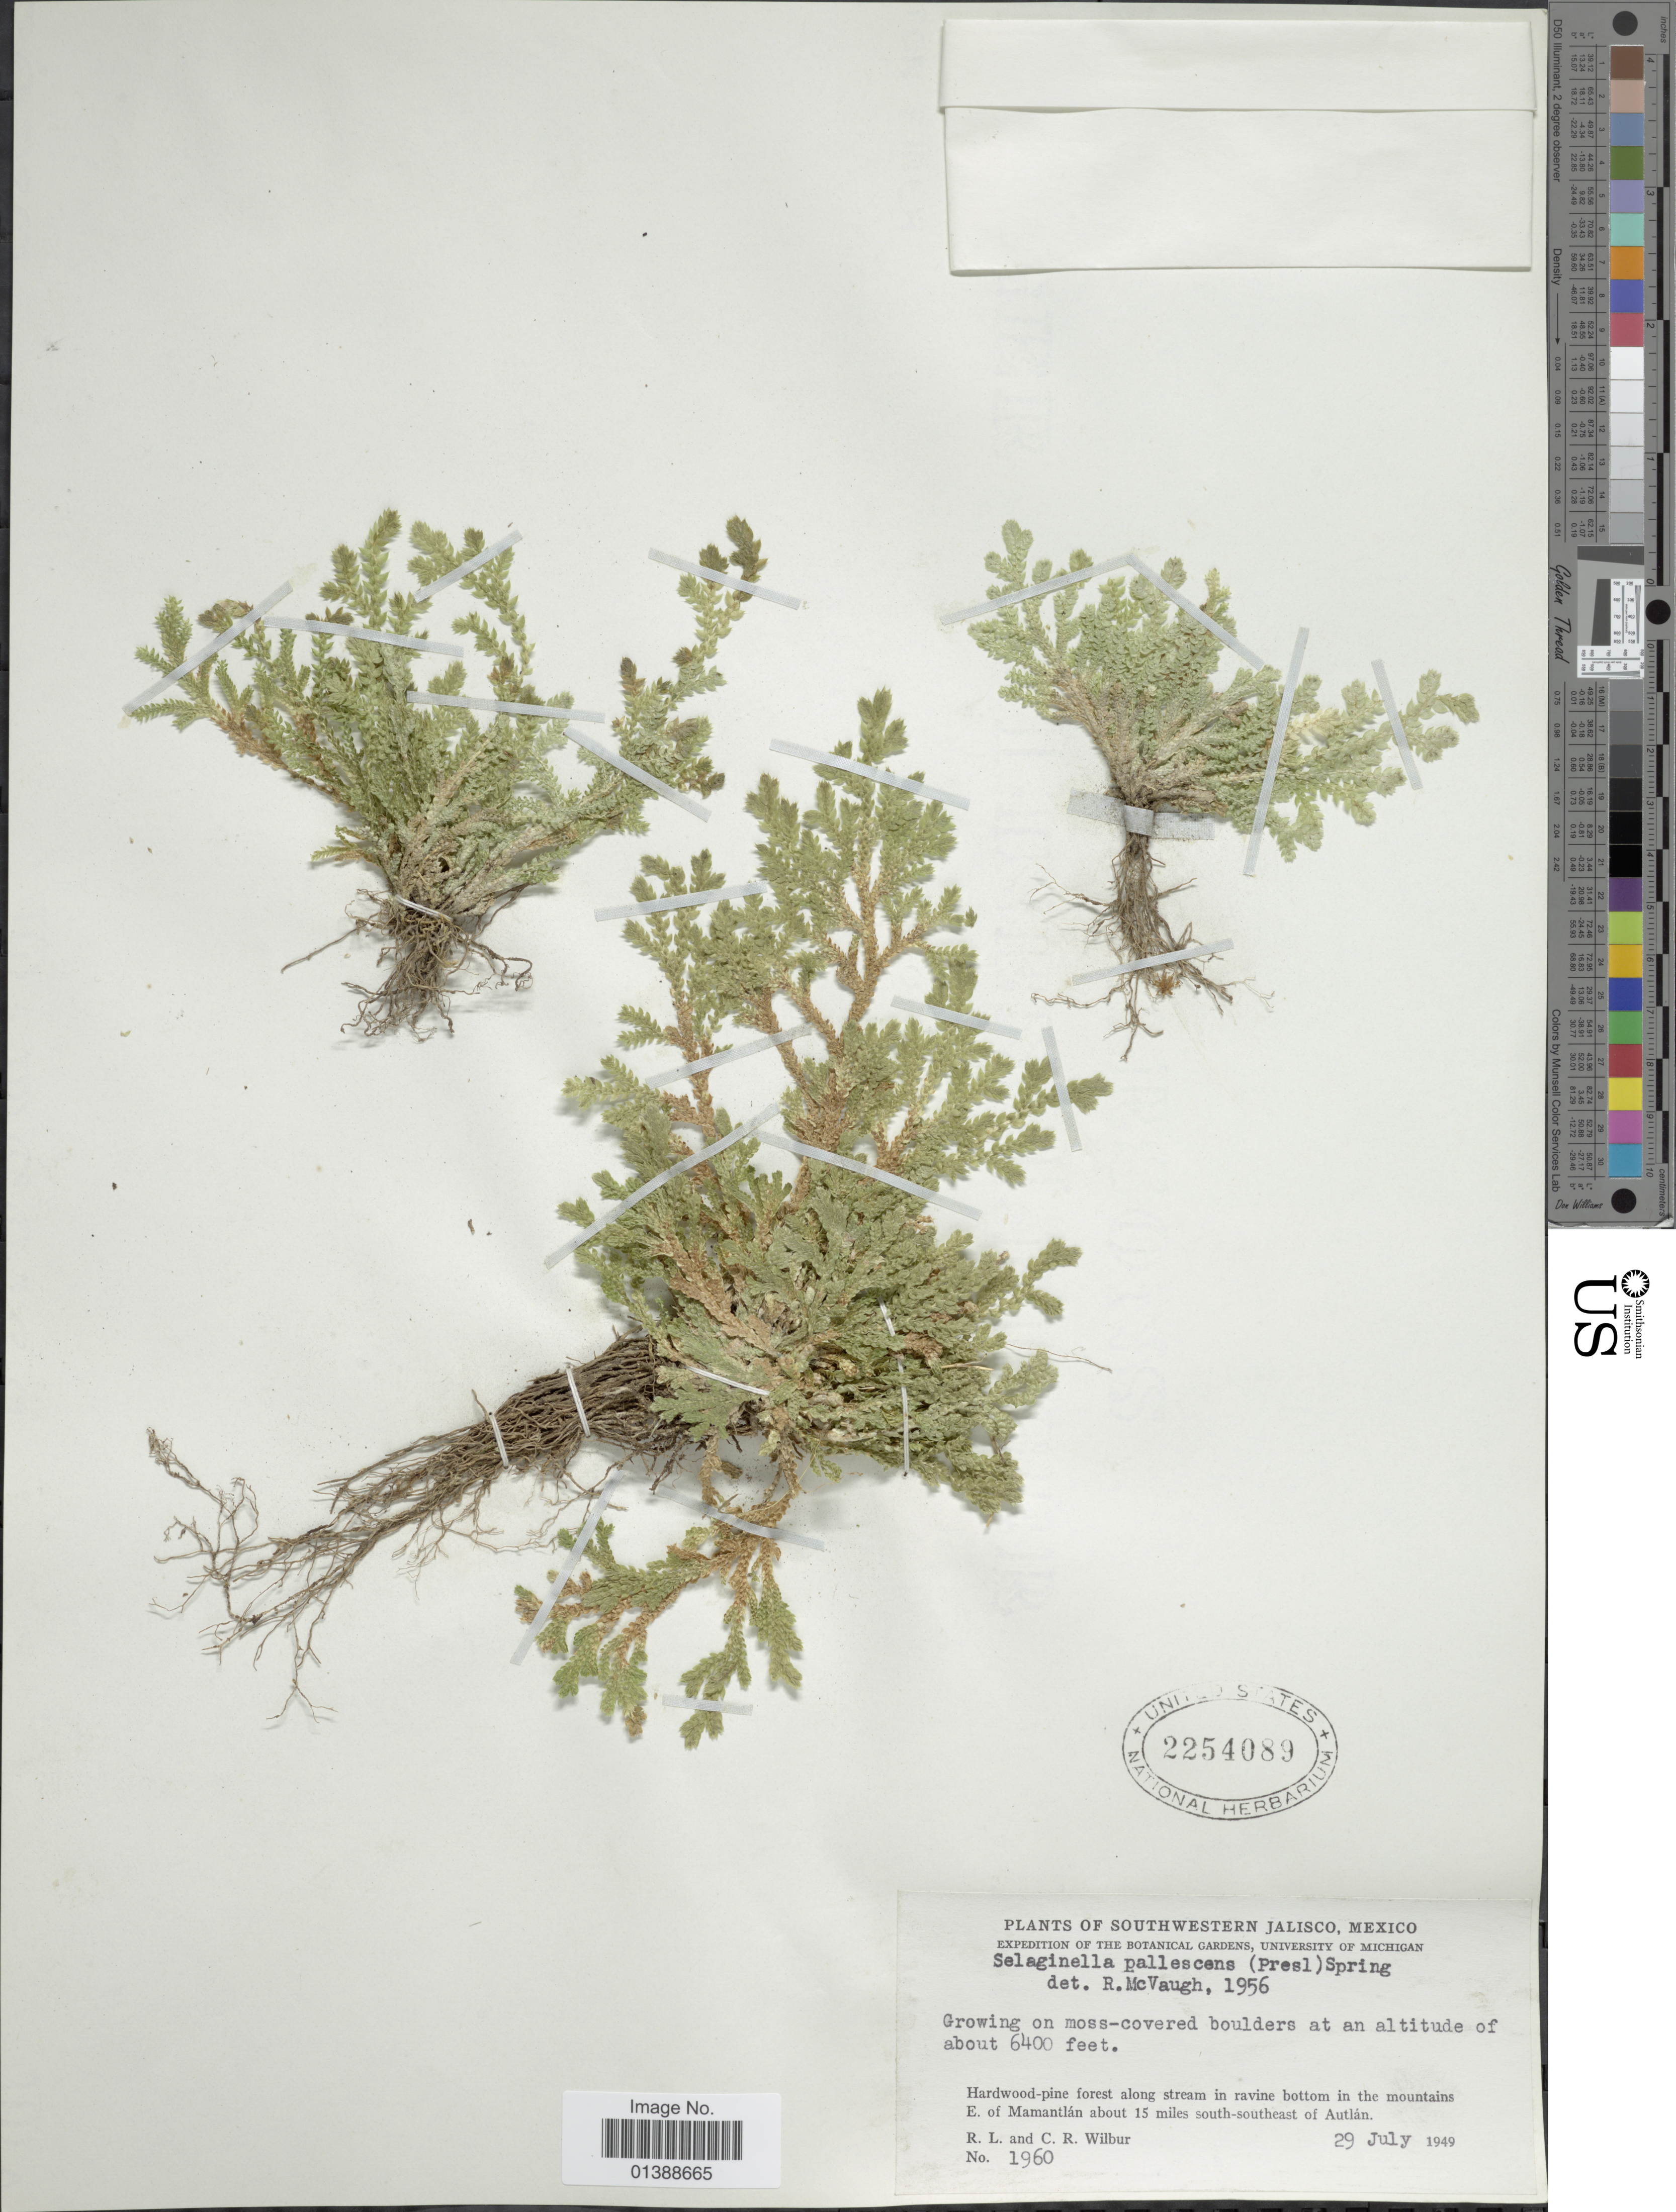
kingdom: Plantae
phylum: Tracheophyta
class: Lycopodiopsida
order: Selaginellales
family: Selaginellaceae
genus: Selaginella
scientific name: Selaginella pallescens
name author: (C. Presl) Spring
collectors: R. L. Wilbur & C. Wilbur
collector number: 1960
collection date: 1949-07-29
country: Mexico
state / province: Jalisco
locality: Southwestern Jalisco, Hardwood-pine forest along stream in ravine bottom in the mountains E of Mamantlán about 15 miles south-southeast of Autlán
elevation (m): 1951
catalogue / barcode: US 2254089